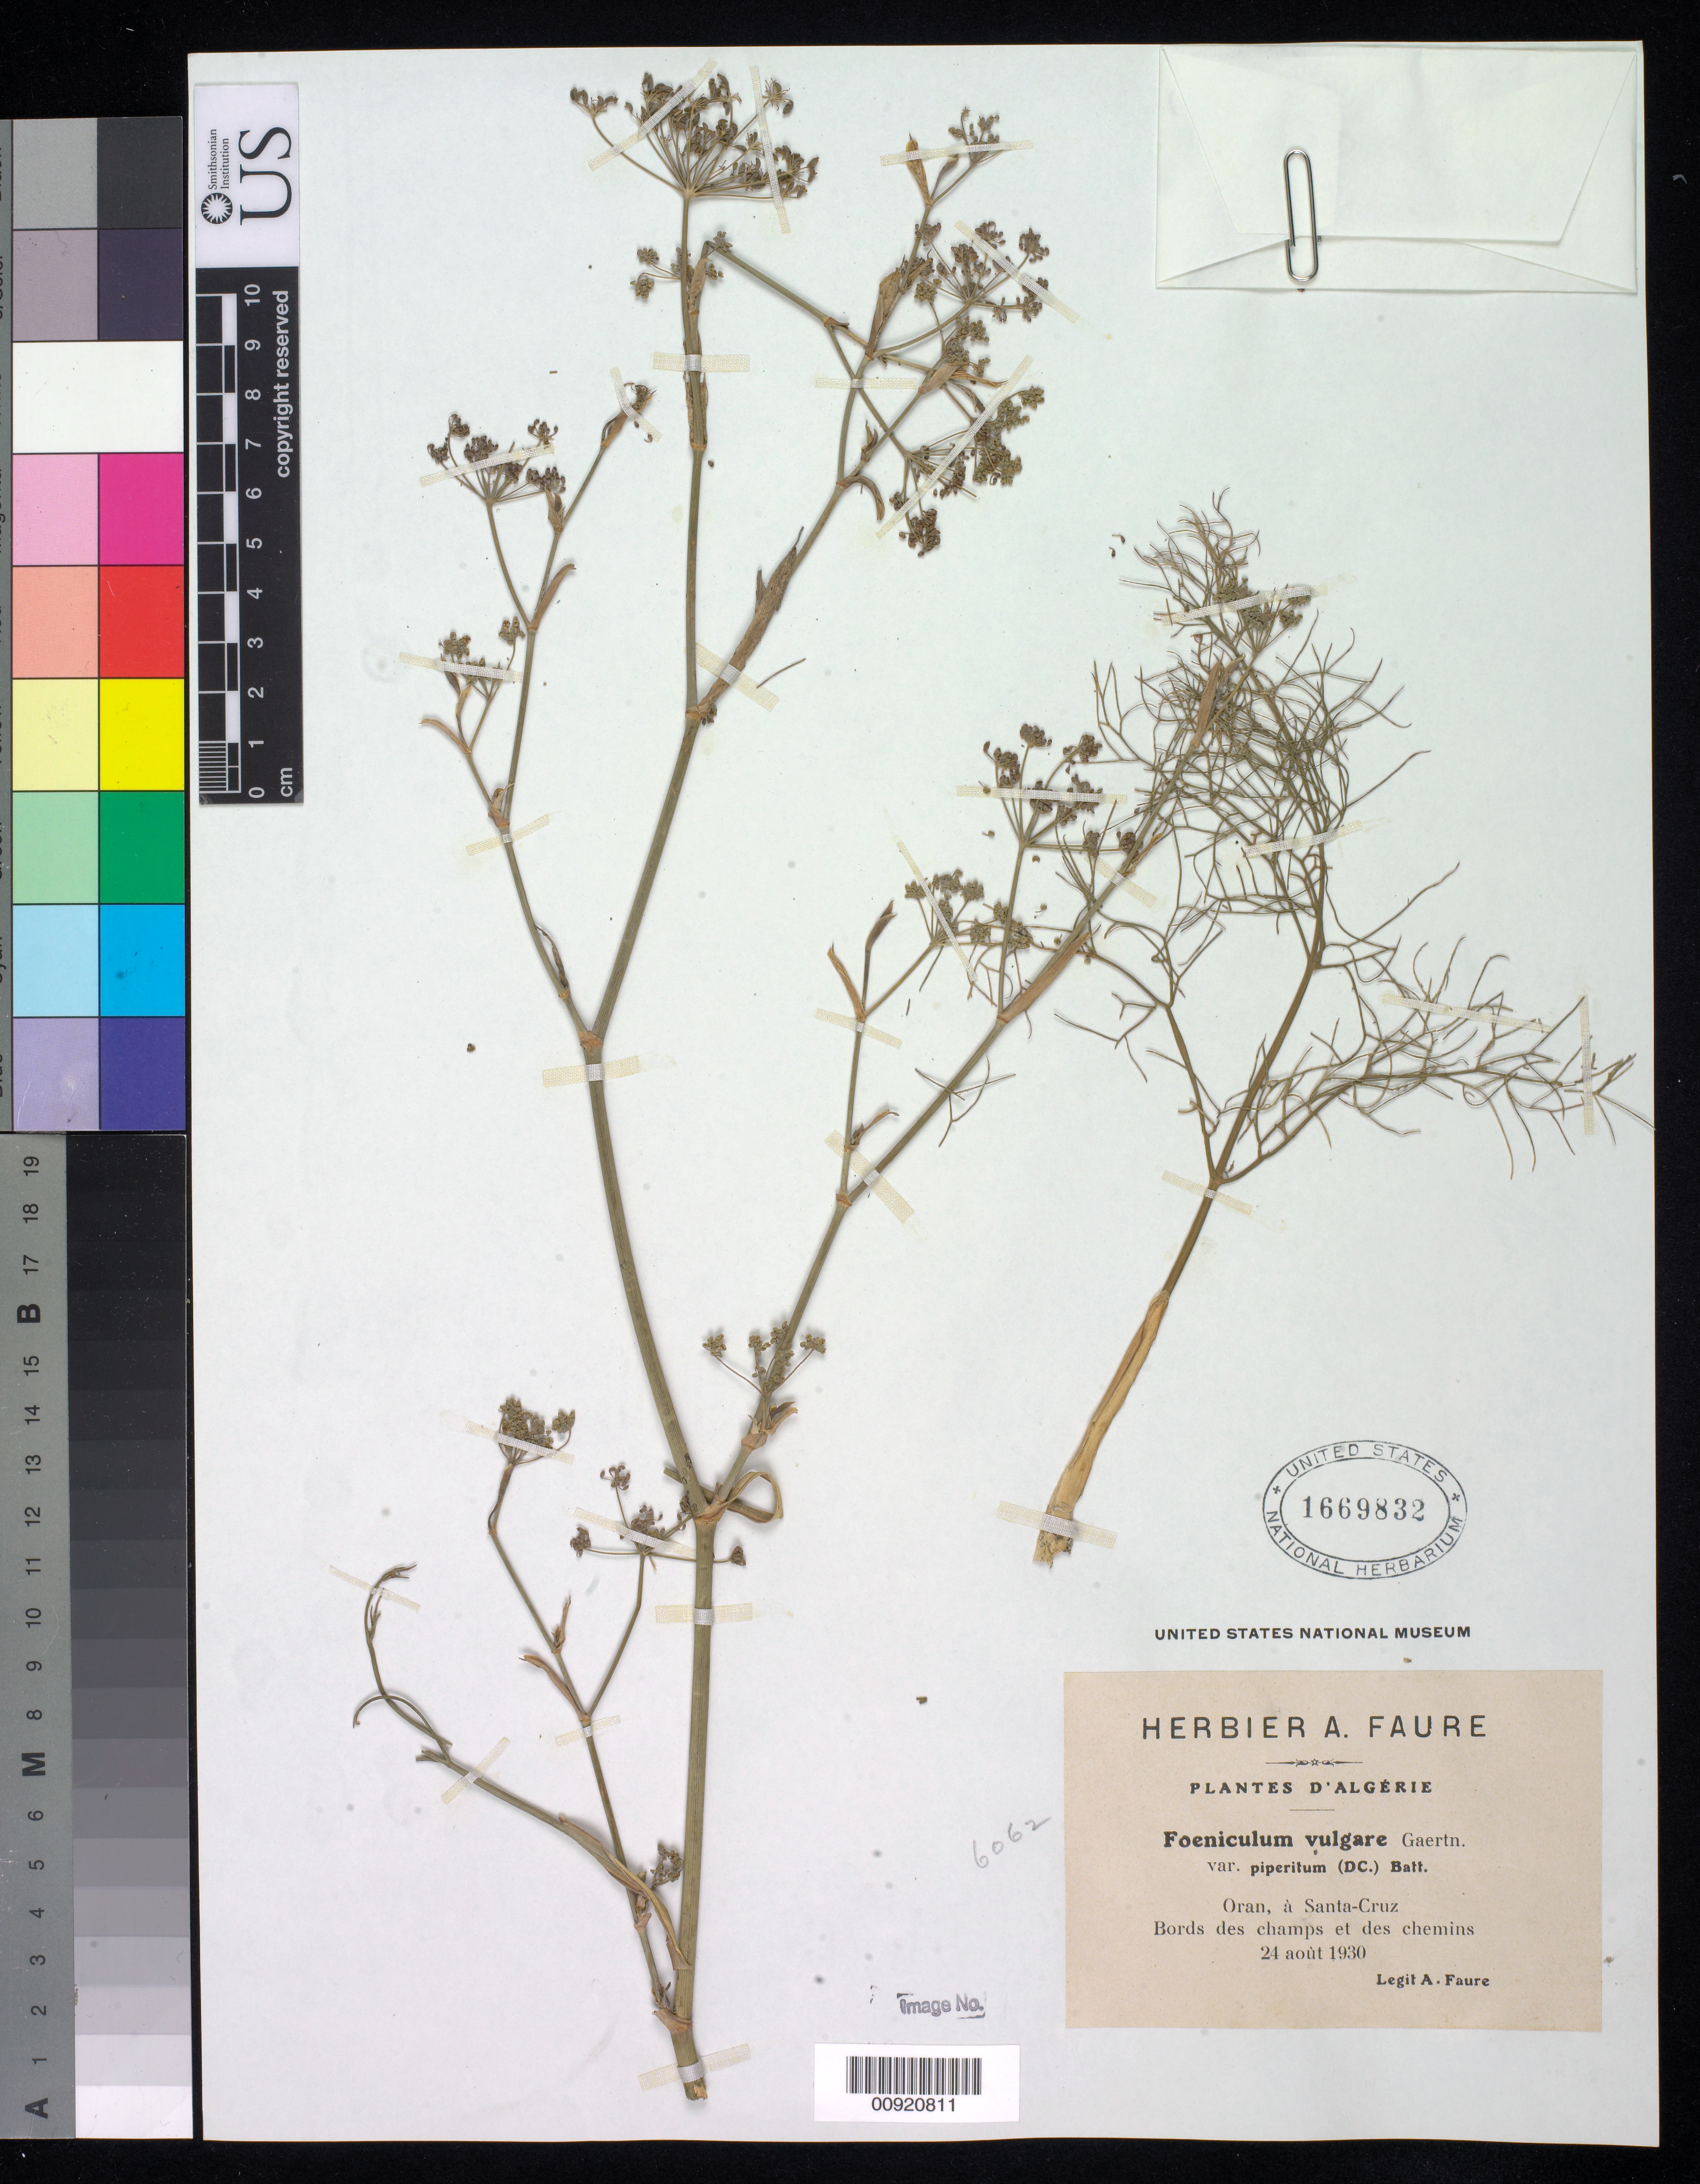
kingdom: Plantae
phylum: Tracheophyta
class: Magnoliopsida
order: Apiales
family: Apiaceae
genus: Foeniculum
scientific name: Foeniculum vulgare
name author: Mill.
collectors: A. Faure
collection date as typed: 24 Aug 1930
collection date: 1930-08-24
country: Algeria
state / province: Oran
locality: a Santa-Cruz Bords des champs et des chemins.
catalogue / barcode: US 1669832